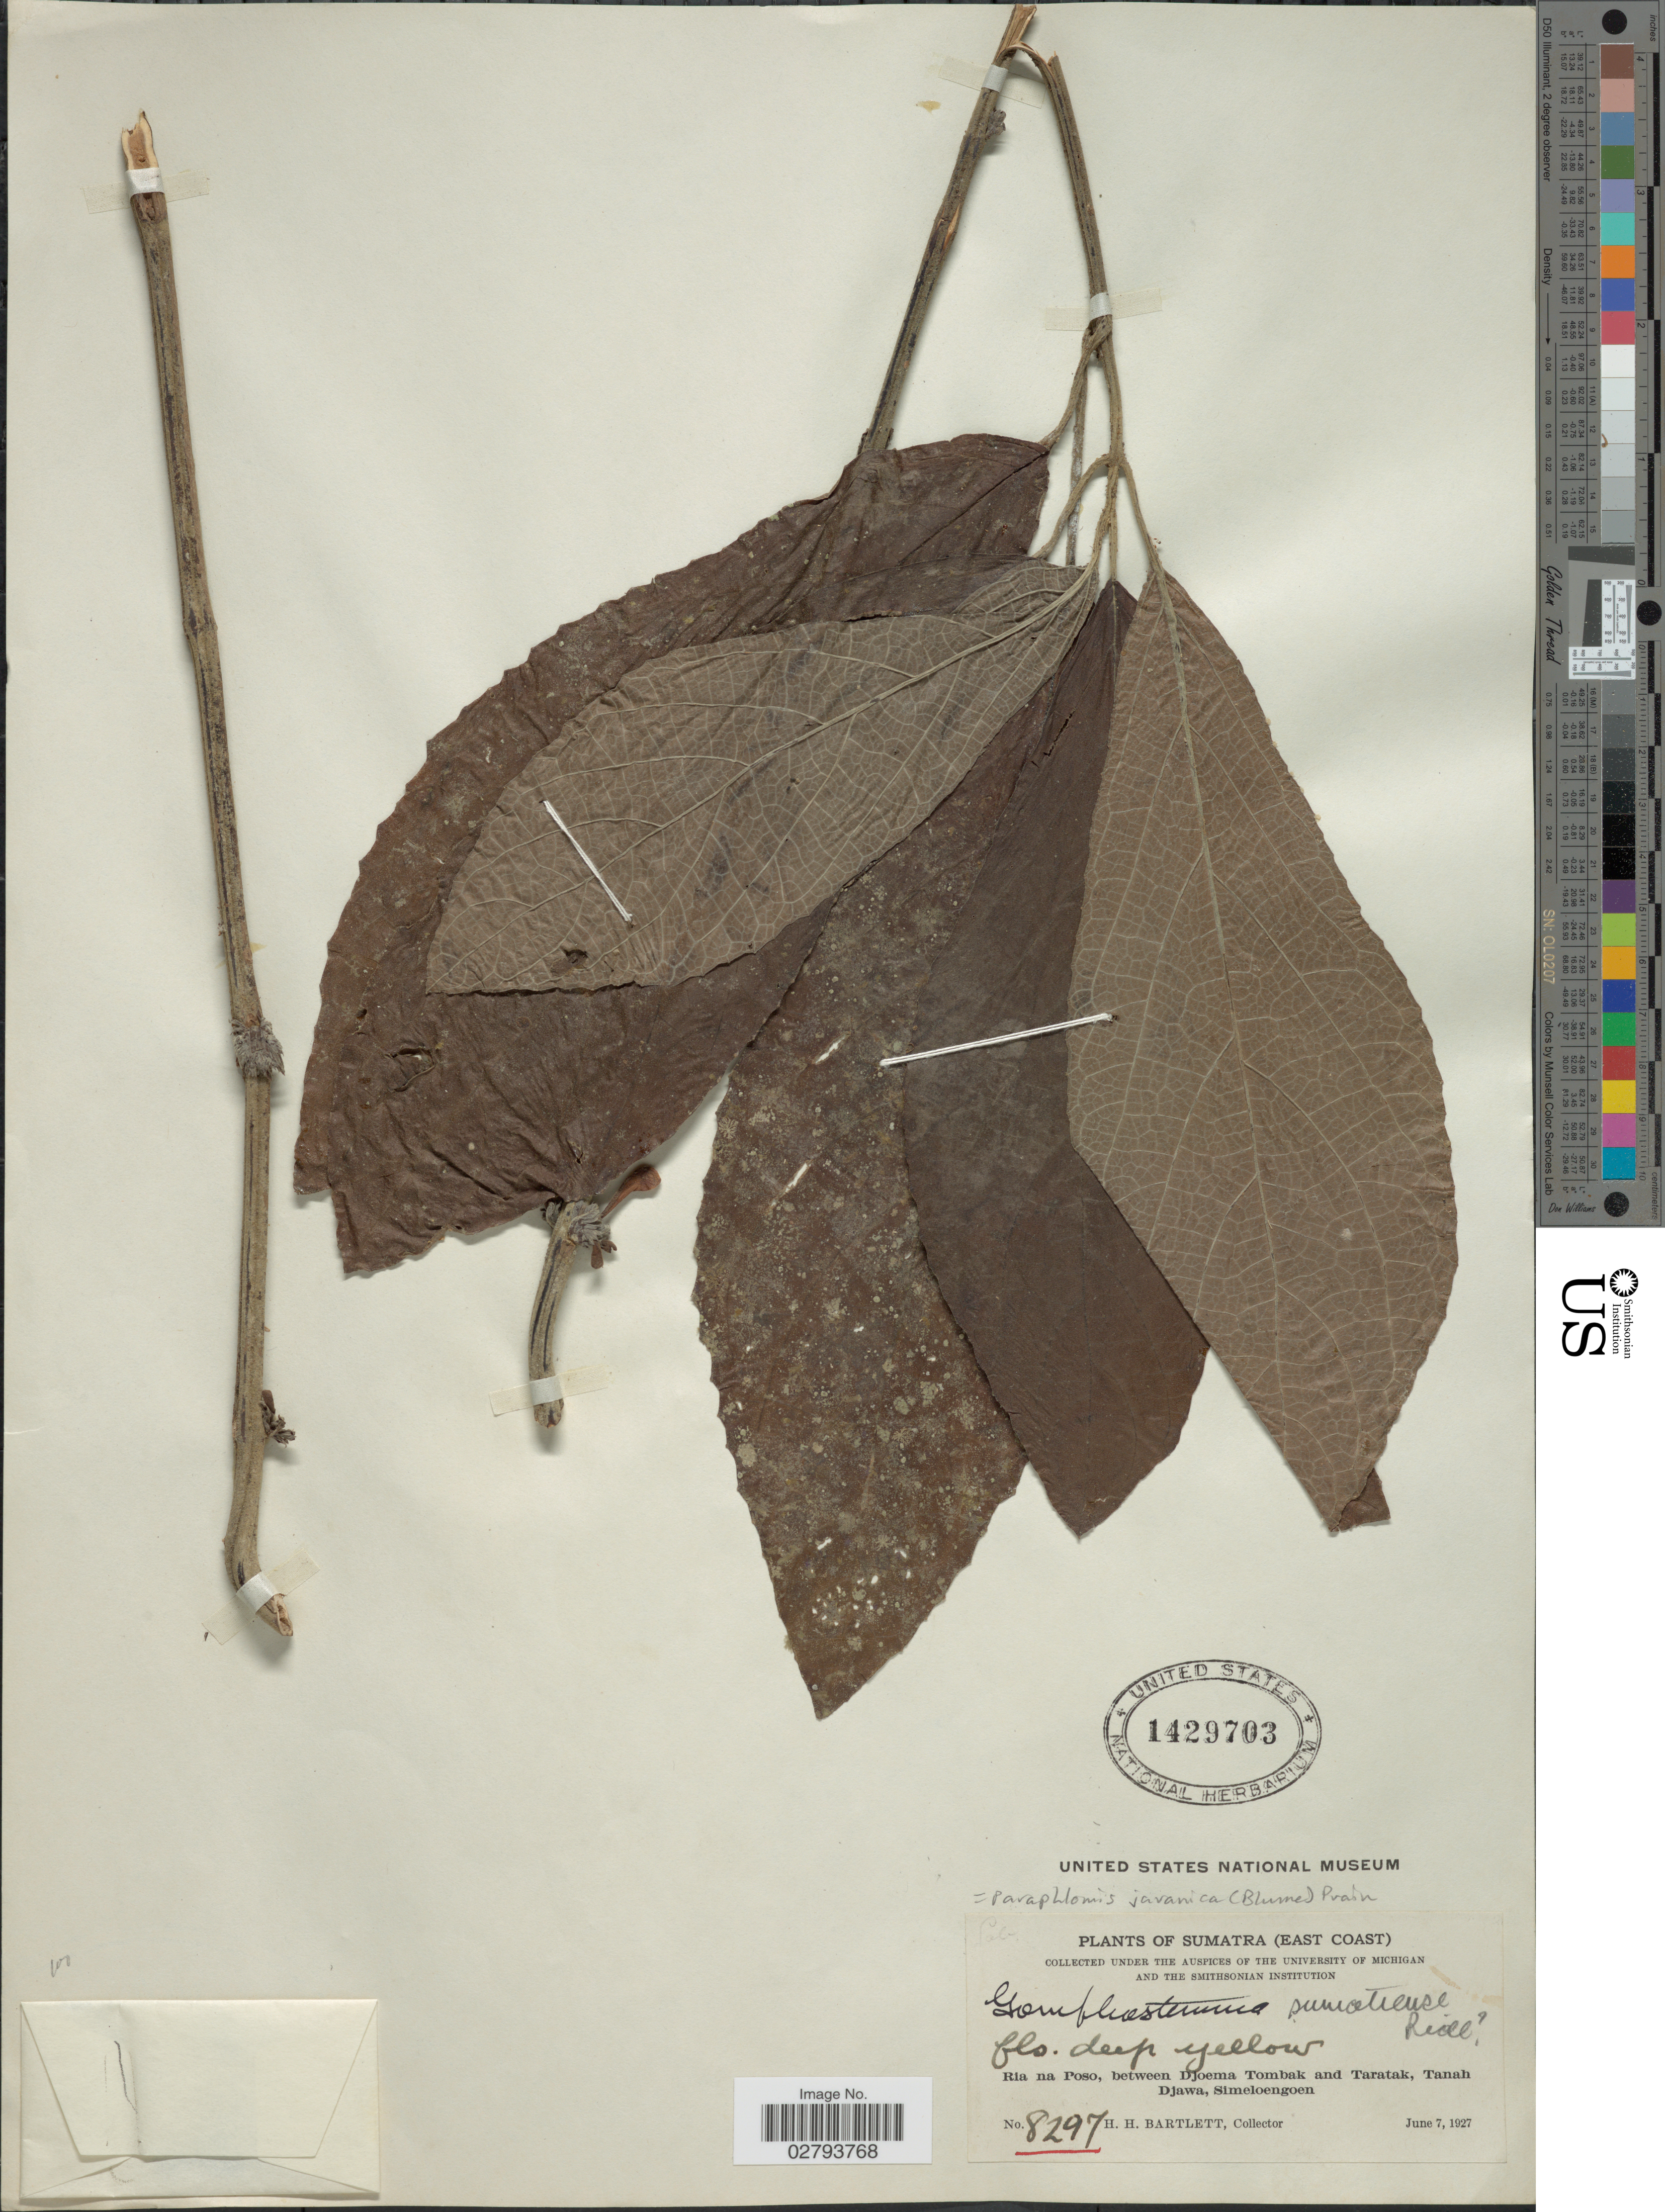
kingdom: Plantae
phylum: Tracheophyta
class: Magnoliopsida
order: Lamiales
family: Lamiaceae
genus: Paraphlomis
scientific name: Paraphlomis javanica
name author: (Blume) Prain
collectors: H. H. Bartlett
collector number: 8297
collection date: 1927-06-07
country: Indonesia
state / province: Sumatra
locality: East Coast, Ria na Poso, between Djoema Tombak and Taratak, Tanah Djawa, Simeloengoen.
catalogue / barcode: US 1429703